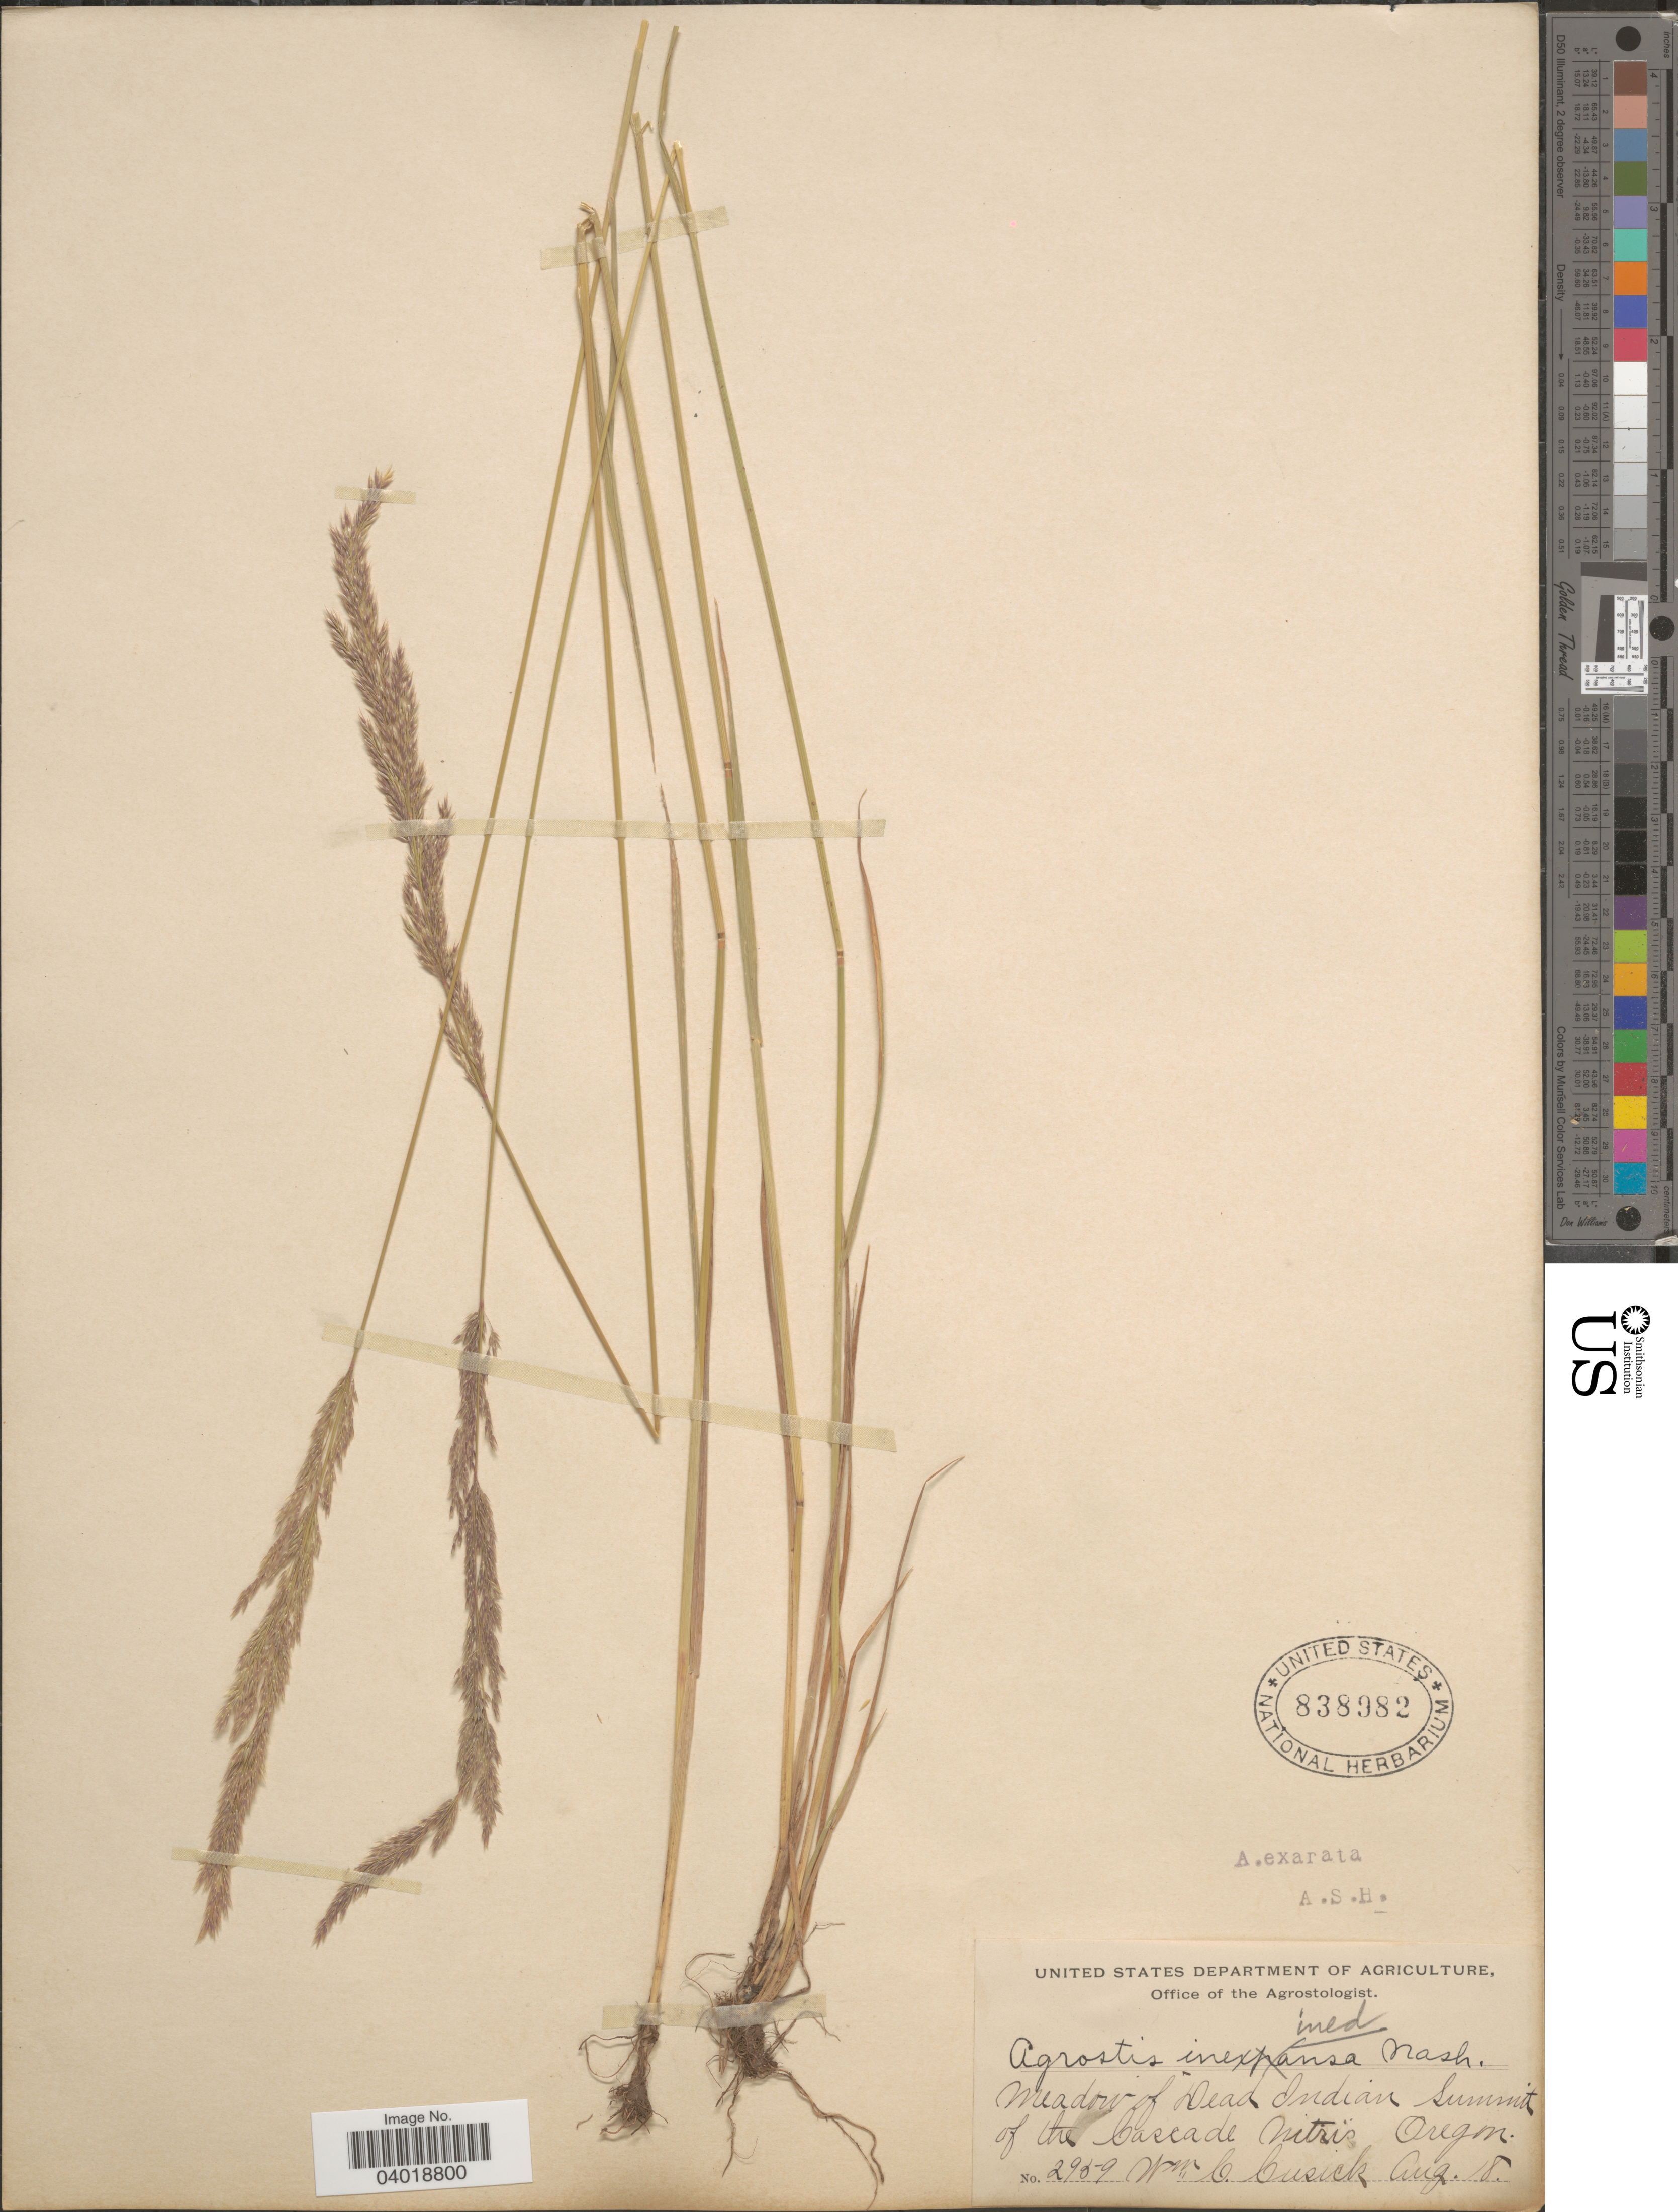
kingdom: Plantae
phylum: Tracheophyta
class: Liliopsida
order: Poales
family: Poaceae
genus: Agrostis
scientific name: Agrostis exarata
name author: Trin.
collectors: W. C. Cusick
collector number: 2959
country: United States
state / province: Oregon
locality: Meadow of Dead Indian Summit of the Cascade Mtns.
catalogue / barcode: US 838982